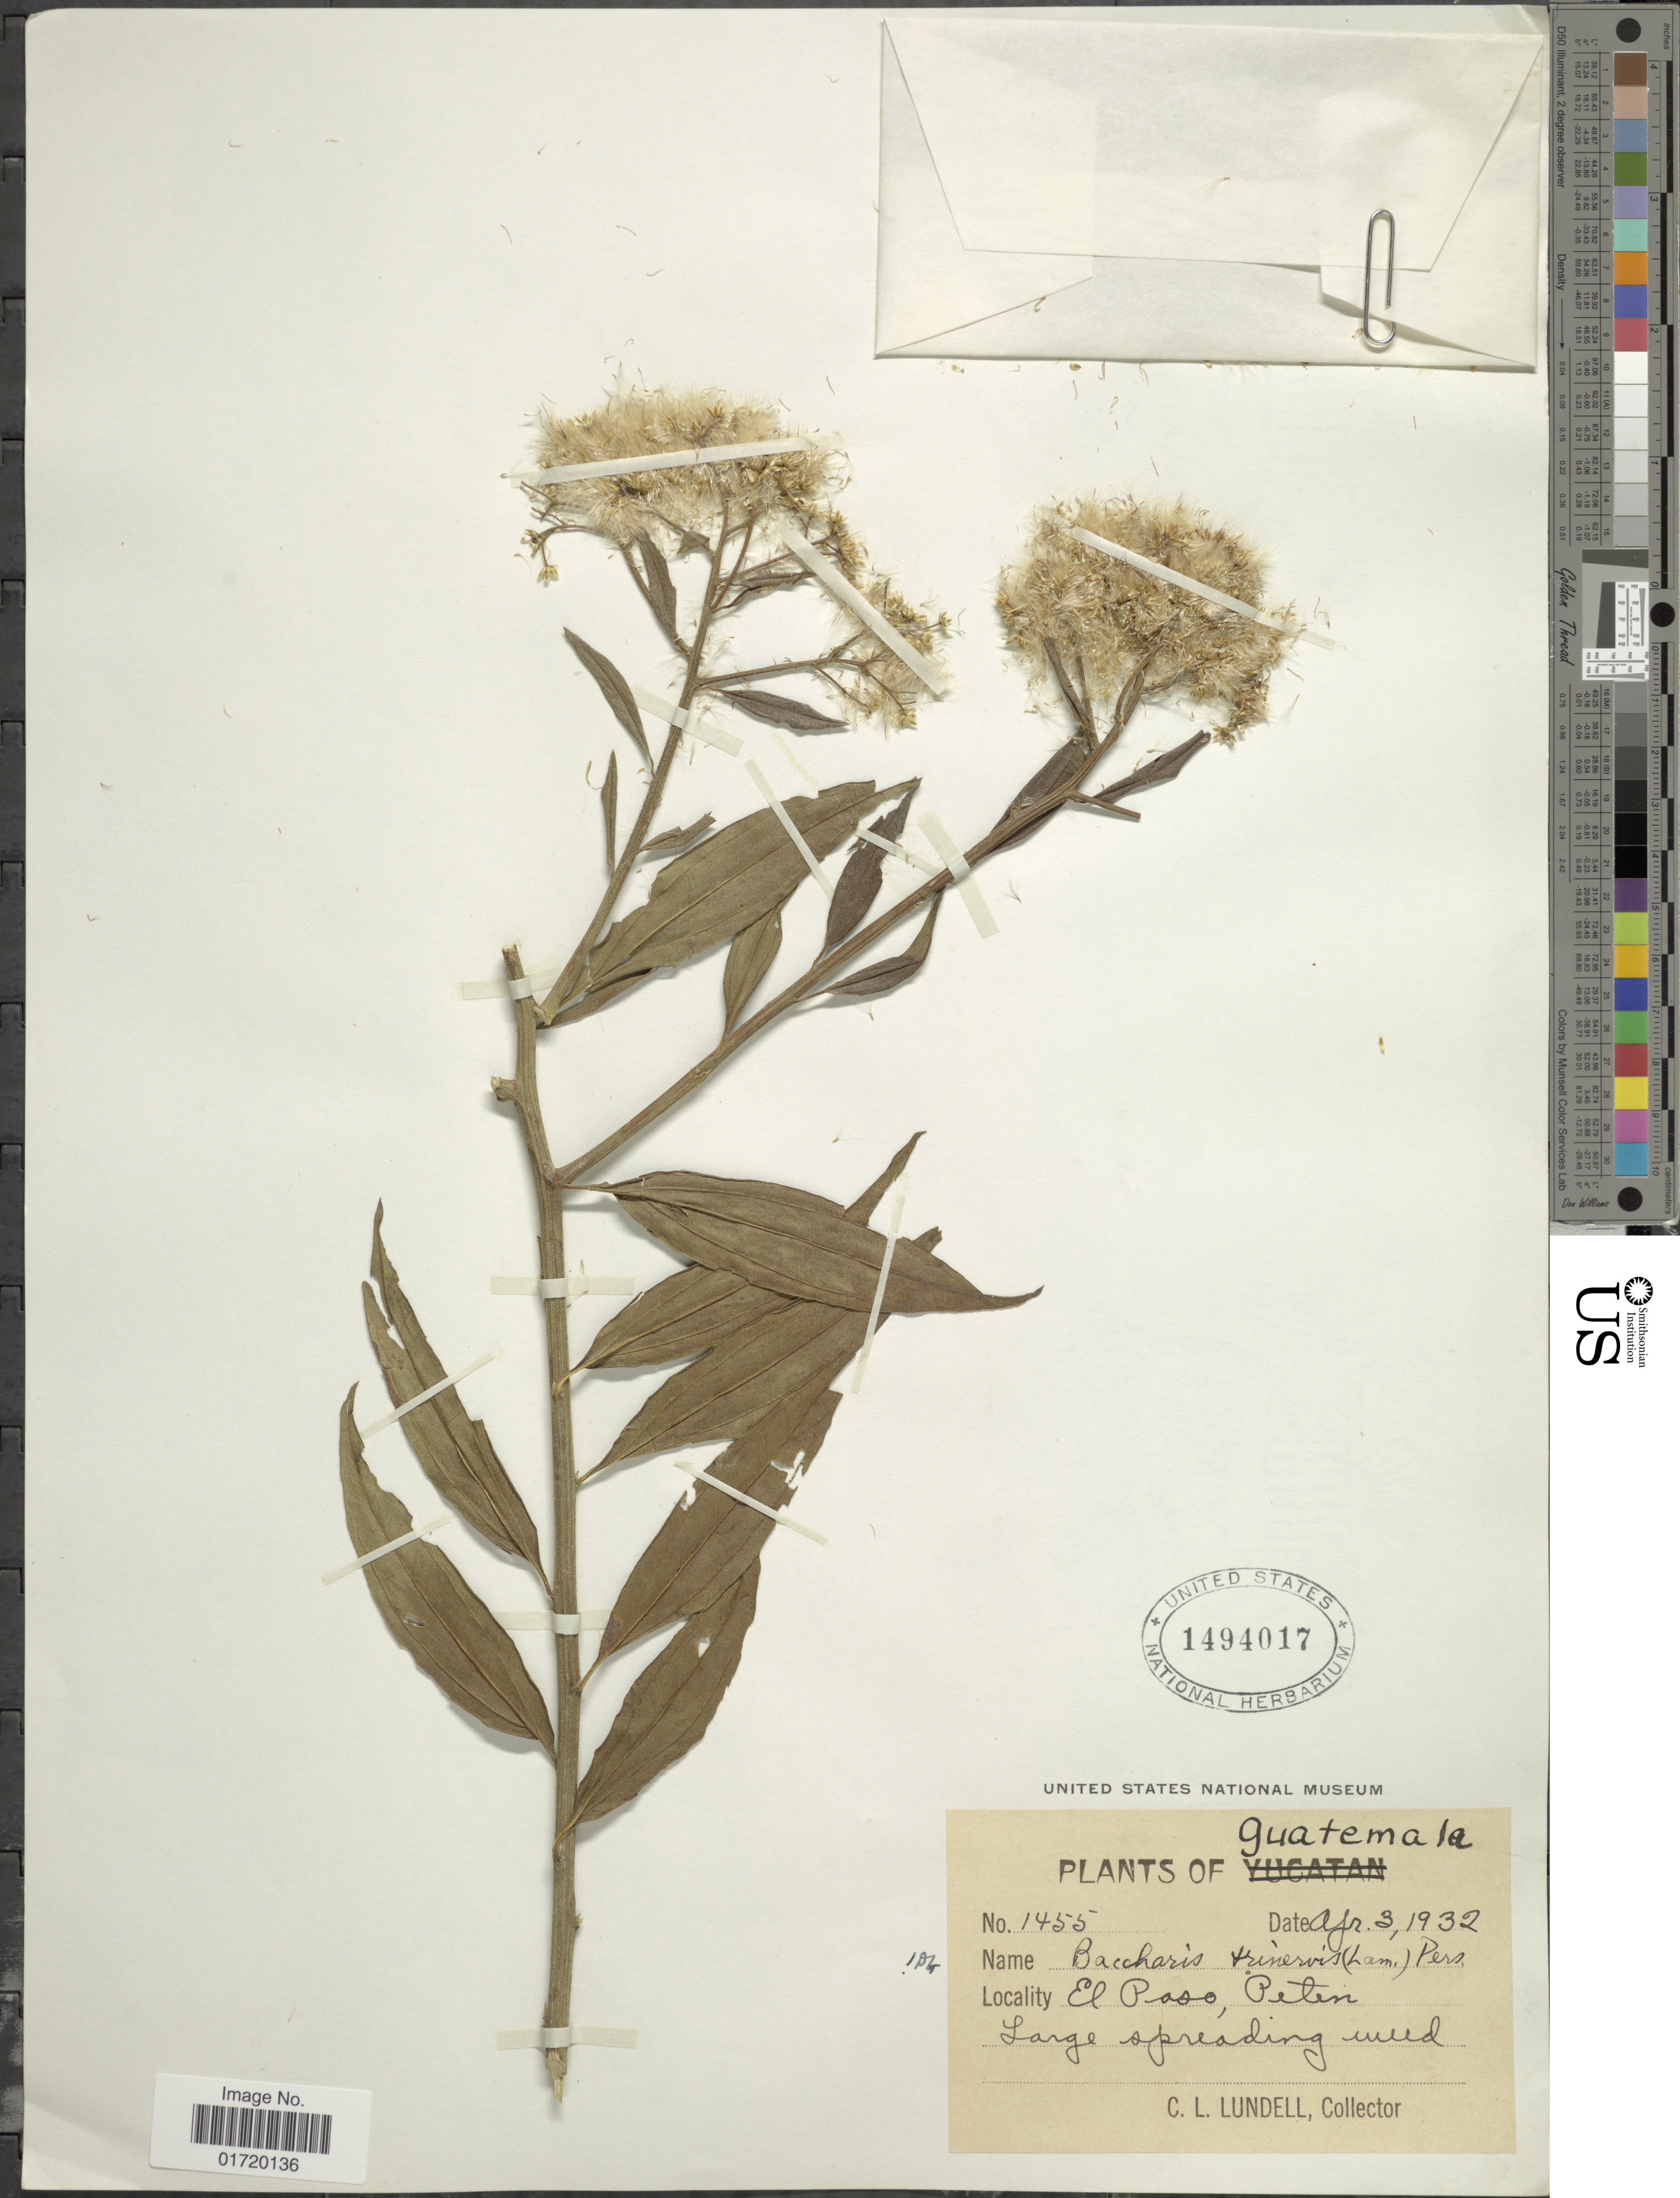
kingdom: Plantae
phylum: Tracheophyta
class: Magnoliopsida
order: Asterales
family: Asteraceae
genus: Baccharis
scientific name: Baccharis trinervis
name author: (Lam.) Pers.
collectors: C. L. Lundell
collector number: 1455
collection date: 1932-04-03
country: Guatemala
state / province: El Petén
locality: El Paso, Peten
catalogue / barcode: US 1494017